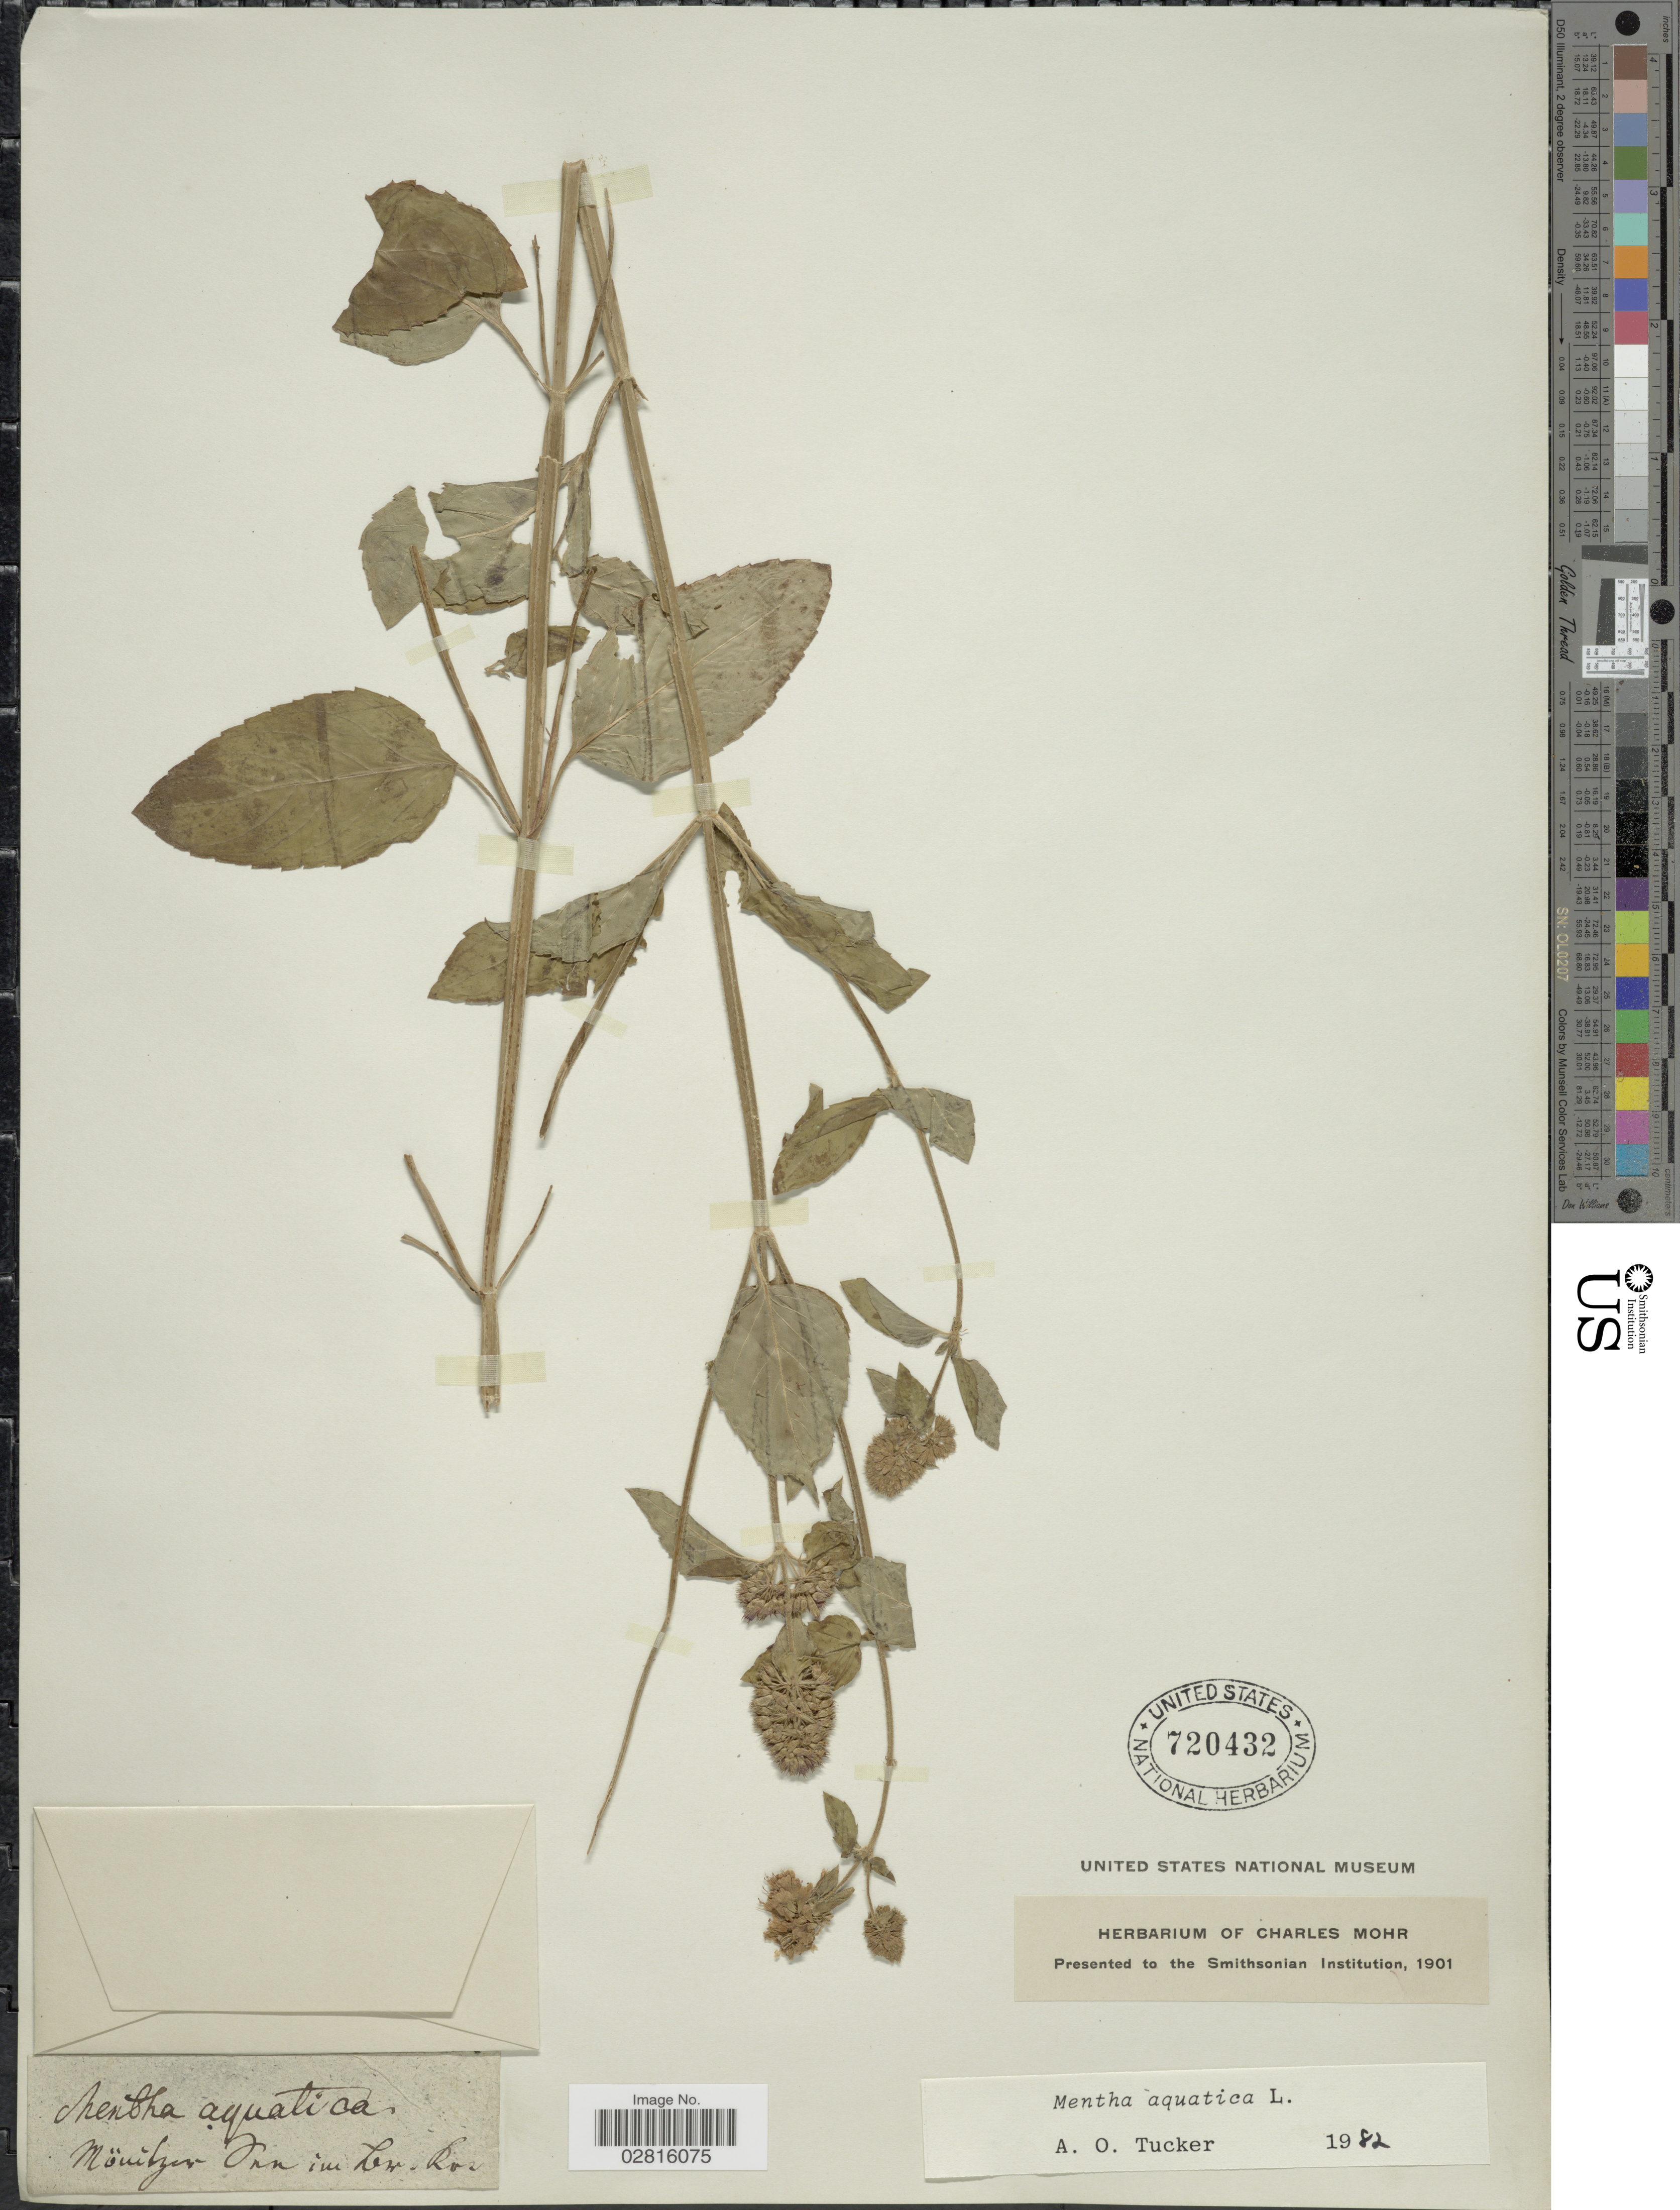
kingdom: Plantae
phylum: Tracheophyta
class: Magnoliopsida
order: Lamiales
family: Lamiaceae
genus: Mentha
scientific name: Mentha aquatica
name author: L.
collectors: ex herb. Charles Mohr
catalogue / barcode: US 720432